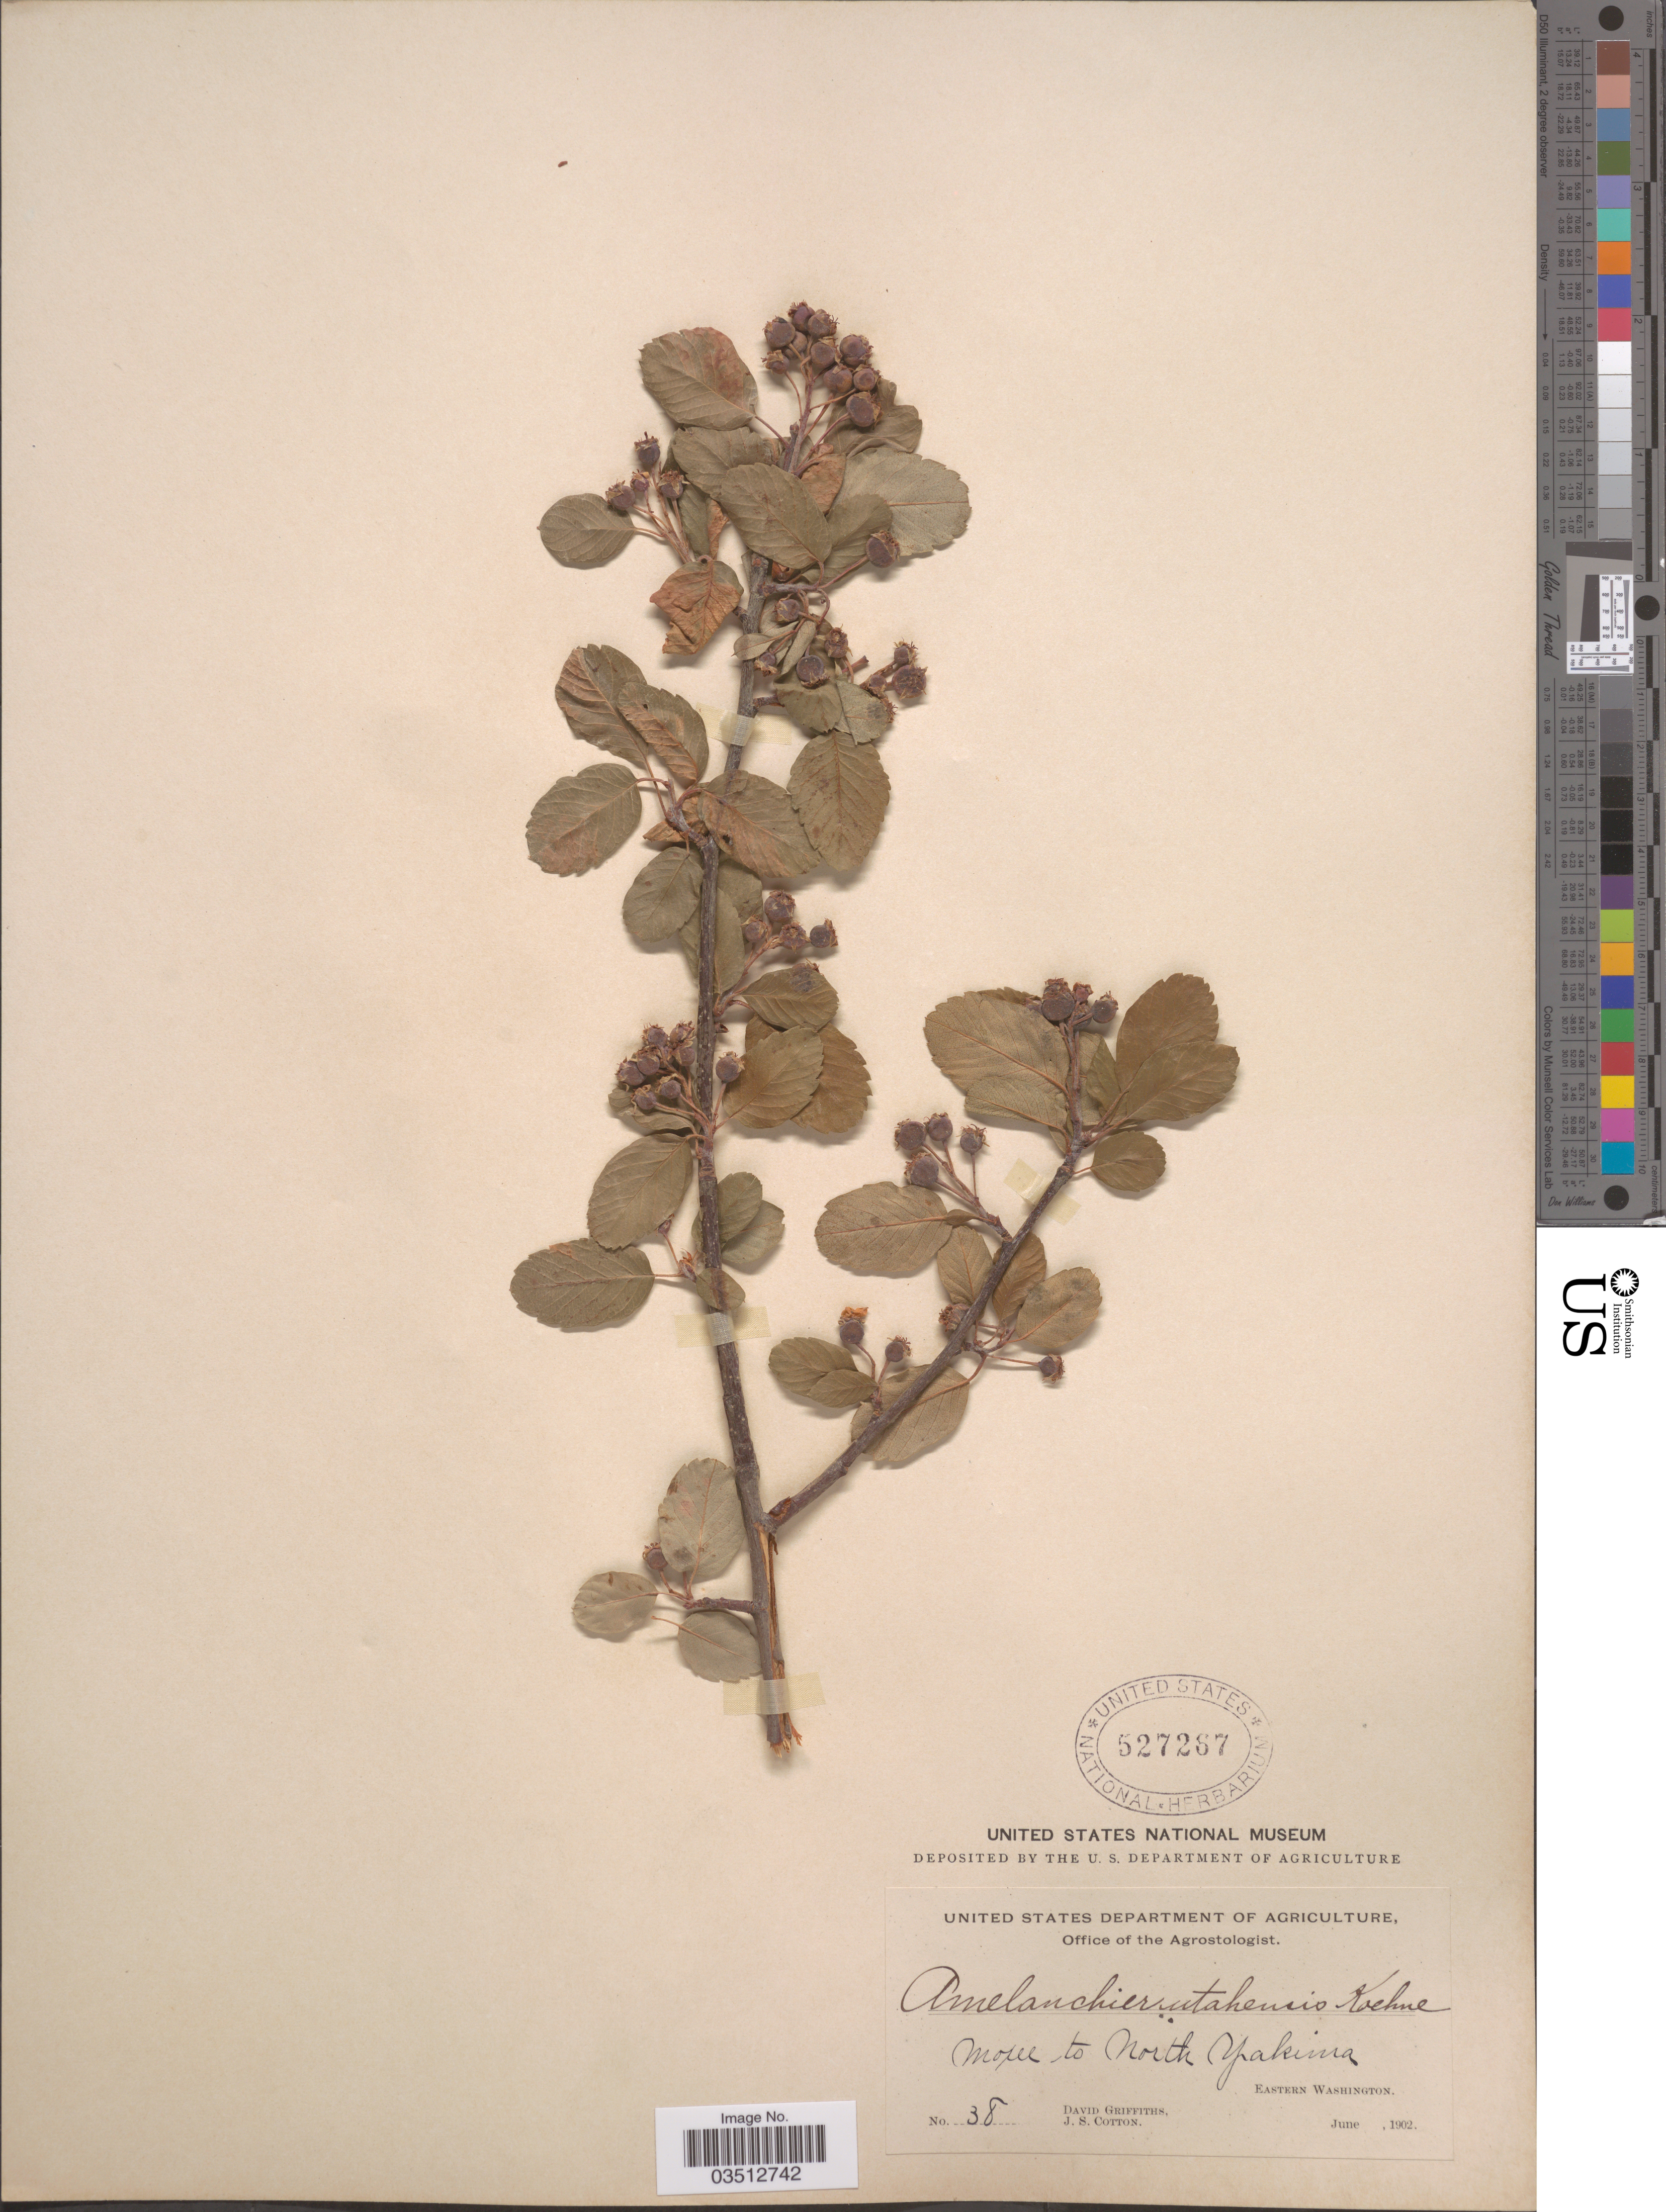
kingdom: Plantae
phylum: Tracheophyta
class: Magnoliopsida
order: Rosales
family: Rosaceae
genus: Amelanchier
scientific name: Amelanchier utahensis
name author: Koehne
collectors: D. Griffiths & J. S. Cotton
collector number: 38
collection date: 1902-06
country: United States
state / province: Washington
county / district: Yakima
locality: Moxee to North Yakima. Eastern Washington.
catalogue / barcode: US 527267